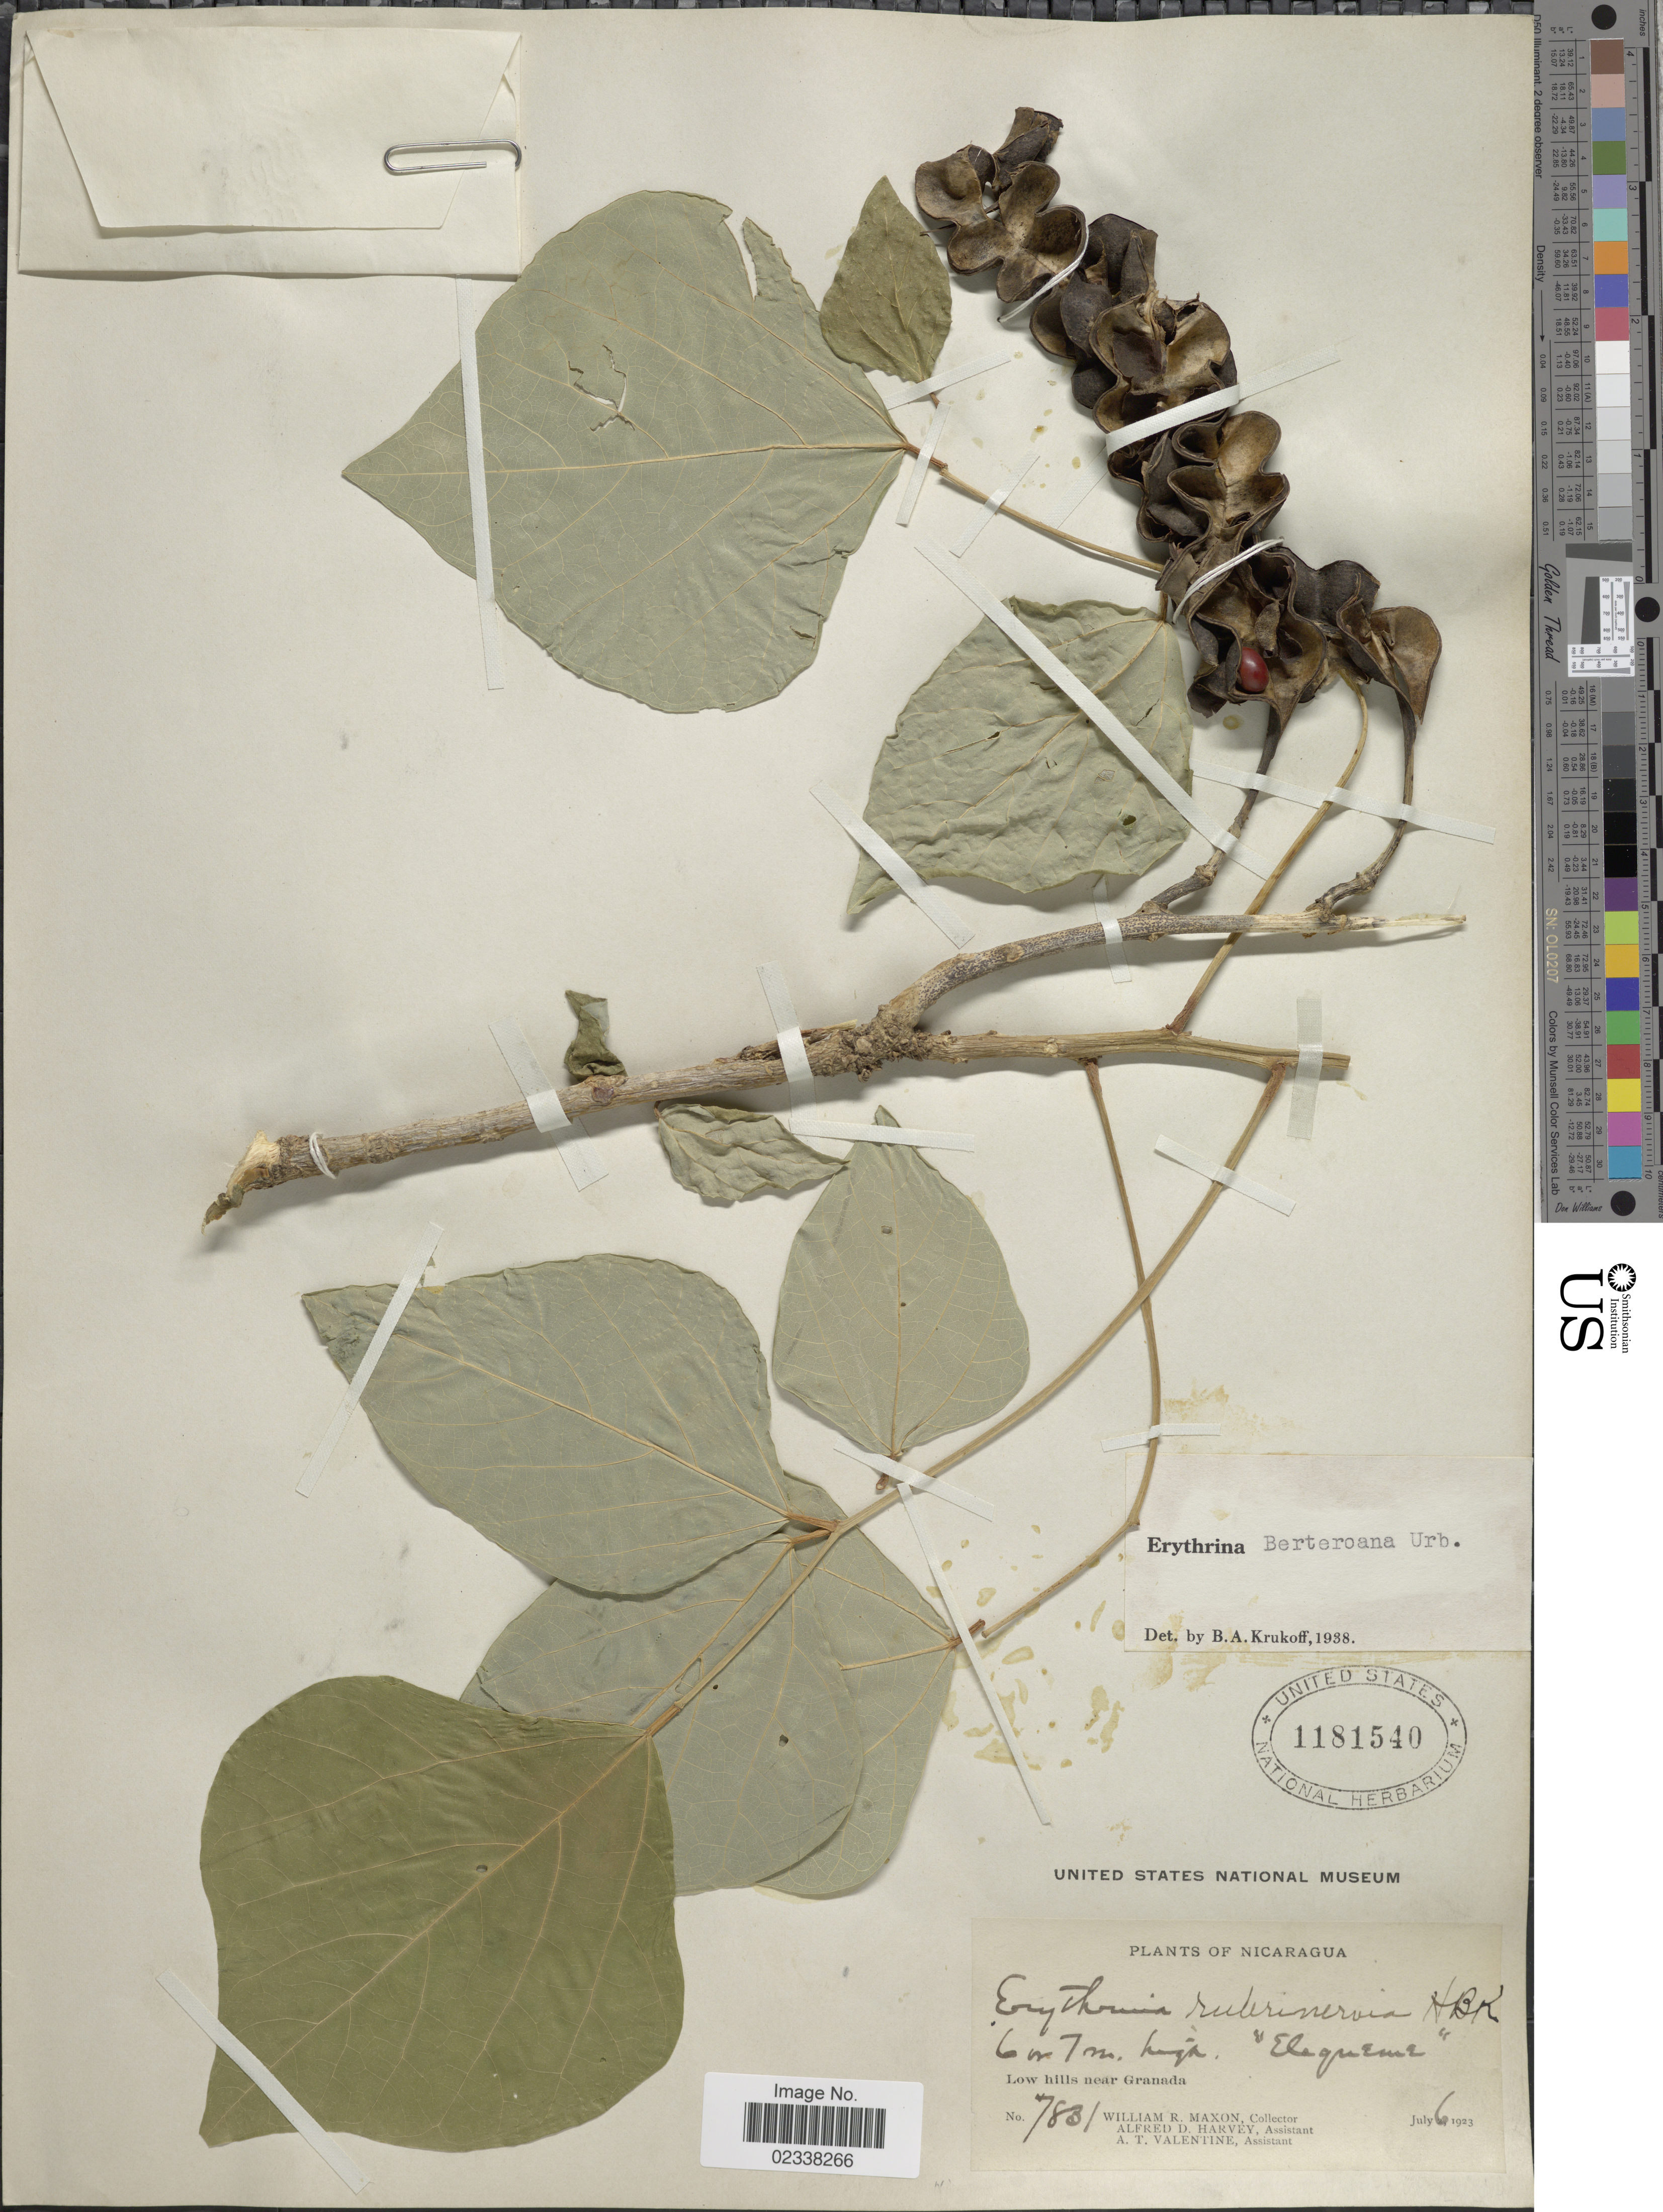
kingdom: Plantae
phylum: Tracheophyta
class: Magnoliopsida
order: Fabales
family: Fabaceae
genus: Erythrina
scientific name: Erythrina berteroana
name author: Urb.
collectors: W. R. Maxon, A. D. Harvey & A. Valentine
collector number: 7831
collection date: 1923-07-06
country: Nicaragua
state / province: Granada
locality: near Granada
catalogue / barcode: US 1181540